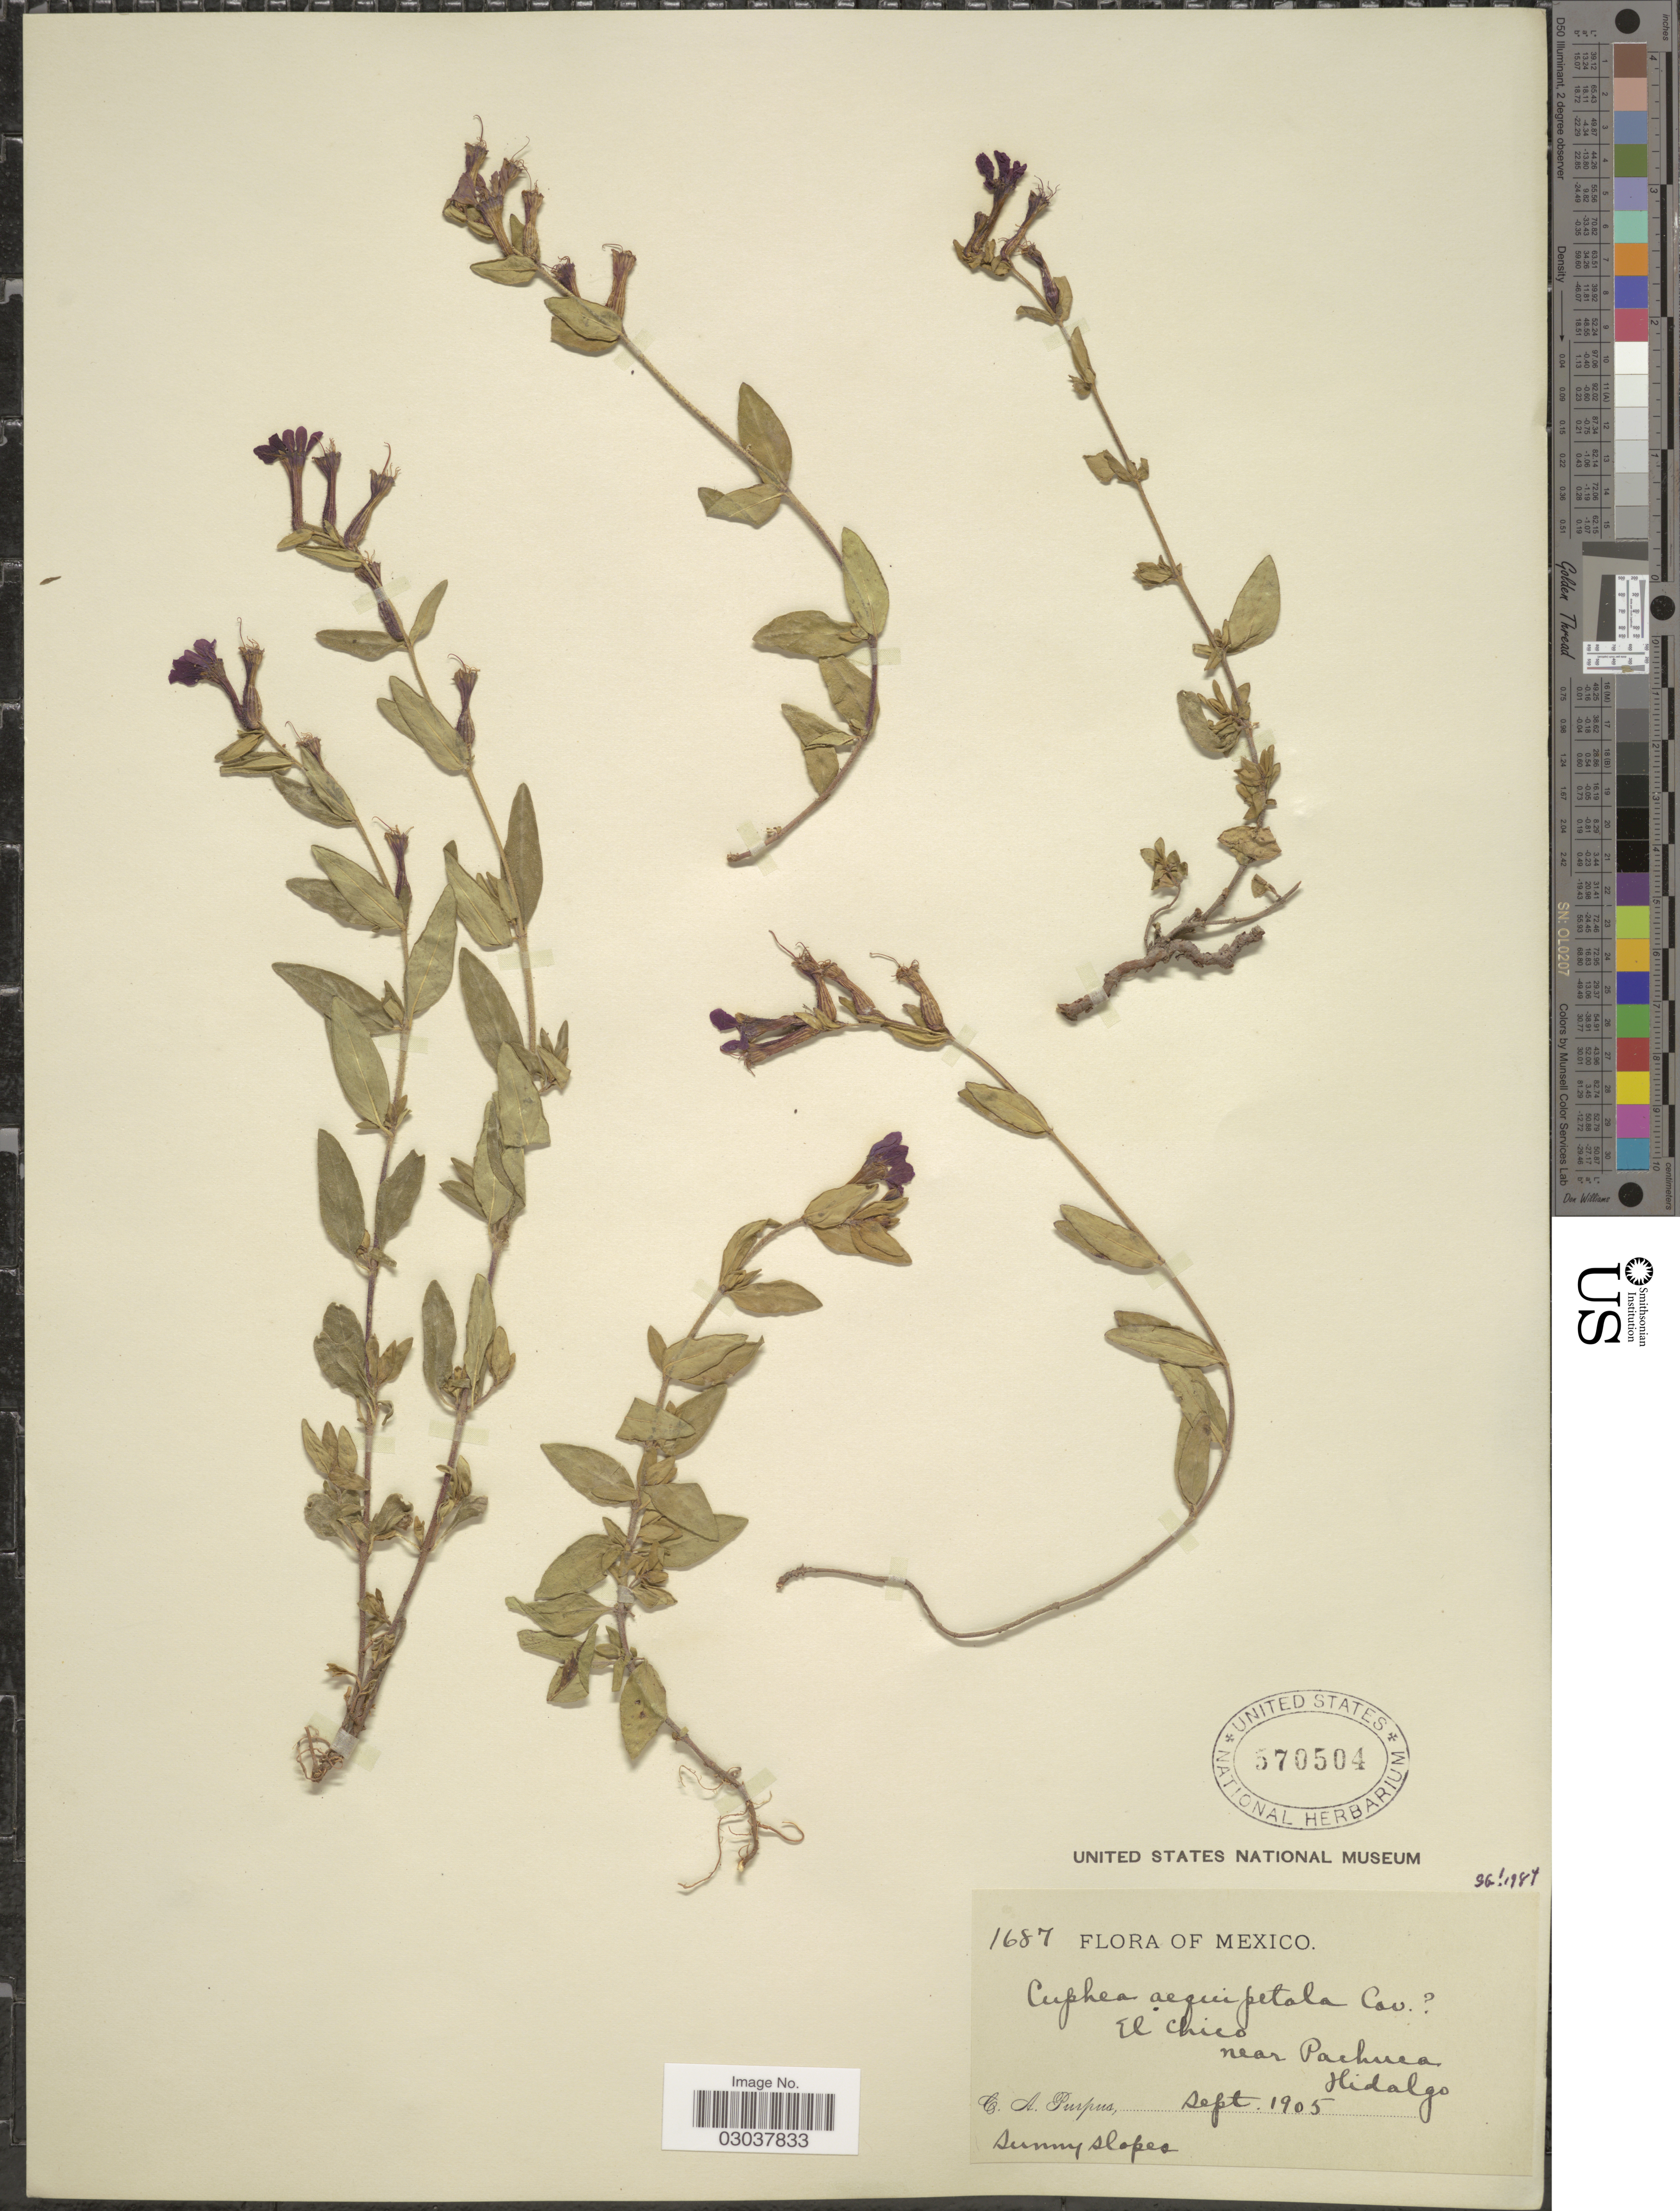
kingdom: Plantae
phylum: Tracheophyta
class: Magnoliopsida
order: Myrtales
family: Lythraceae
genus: Cuphea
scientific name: Cuphea aequipetala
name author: Cav.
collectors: C. A. Purpus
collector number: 1687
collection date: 1905-09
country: Mexico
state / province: Hidalgo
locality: El Chico near Pachuca.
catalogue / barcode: US 570504